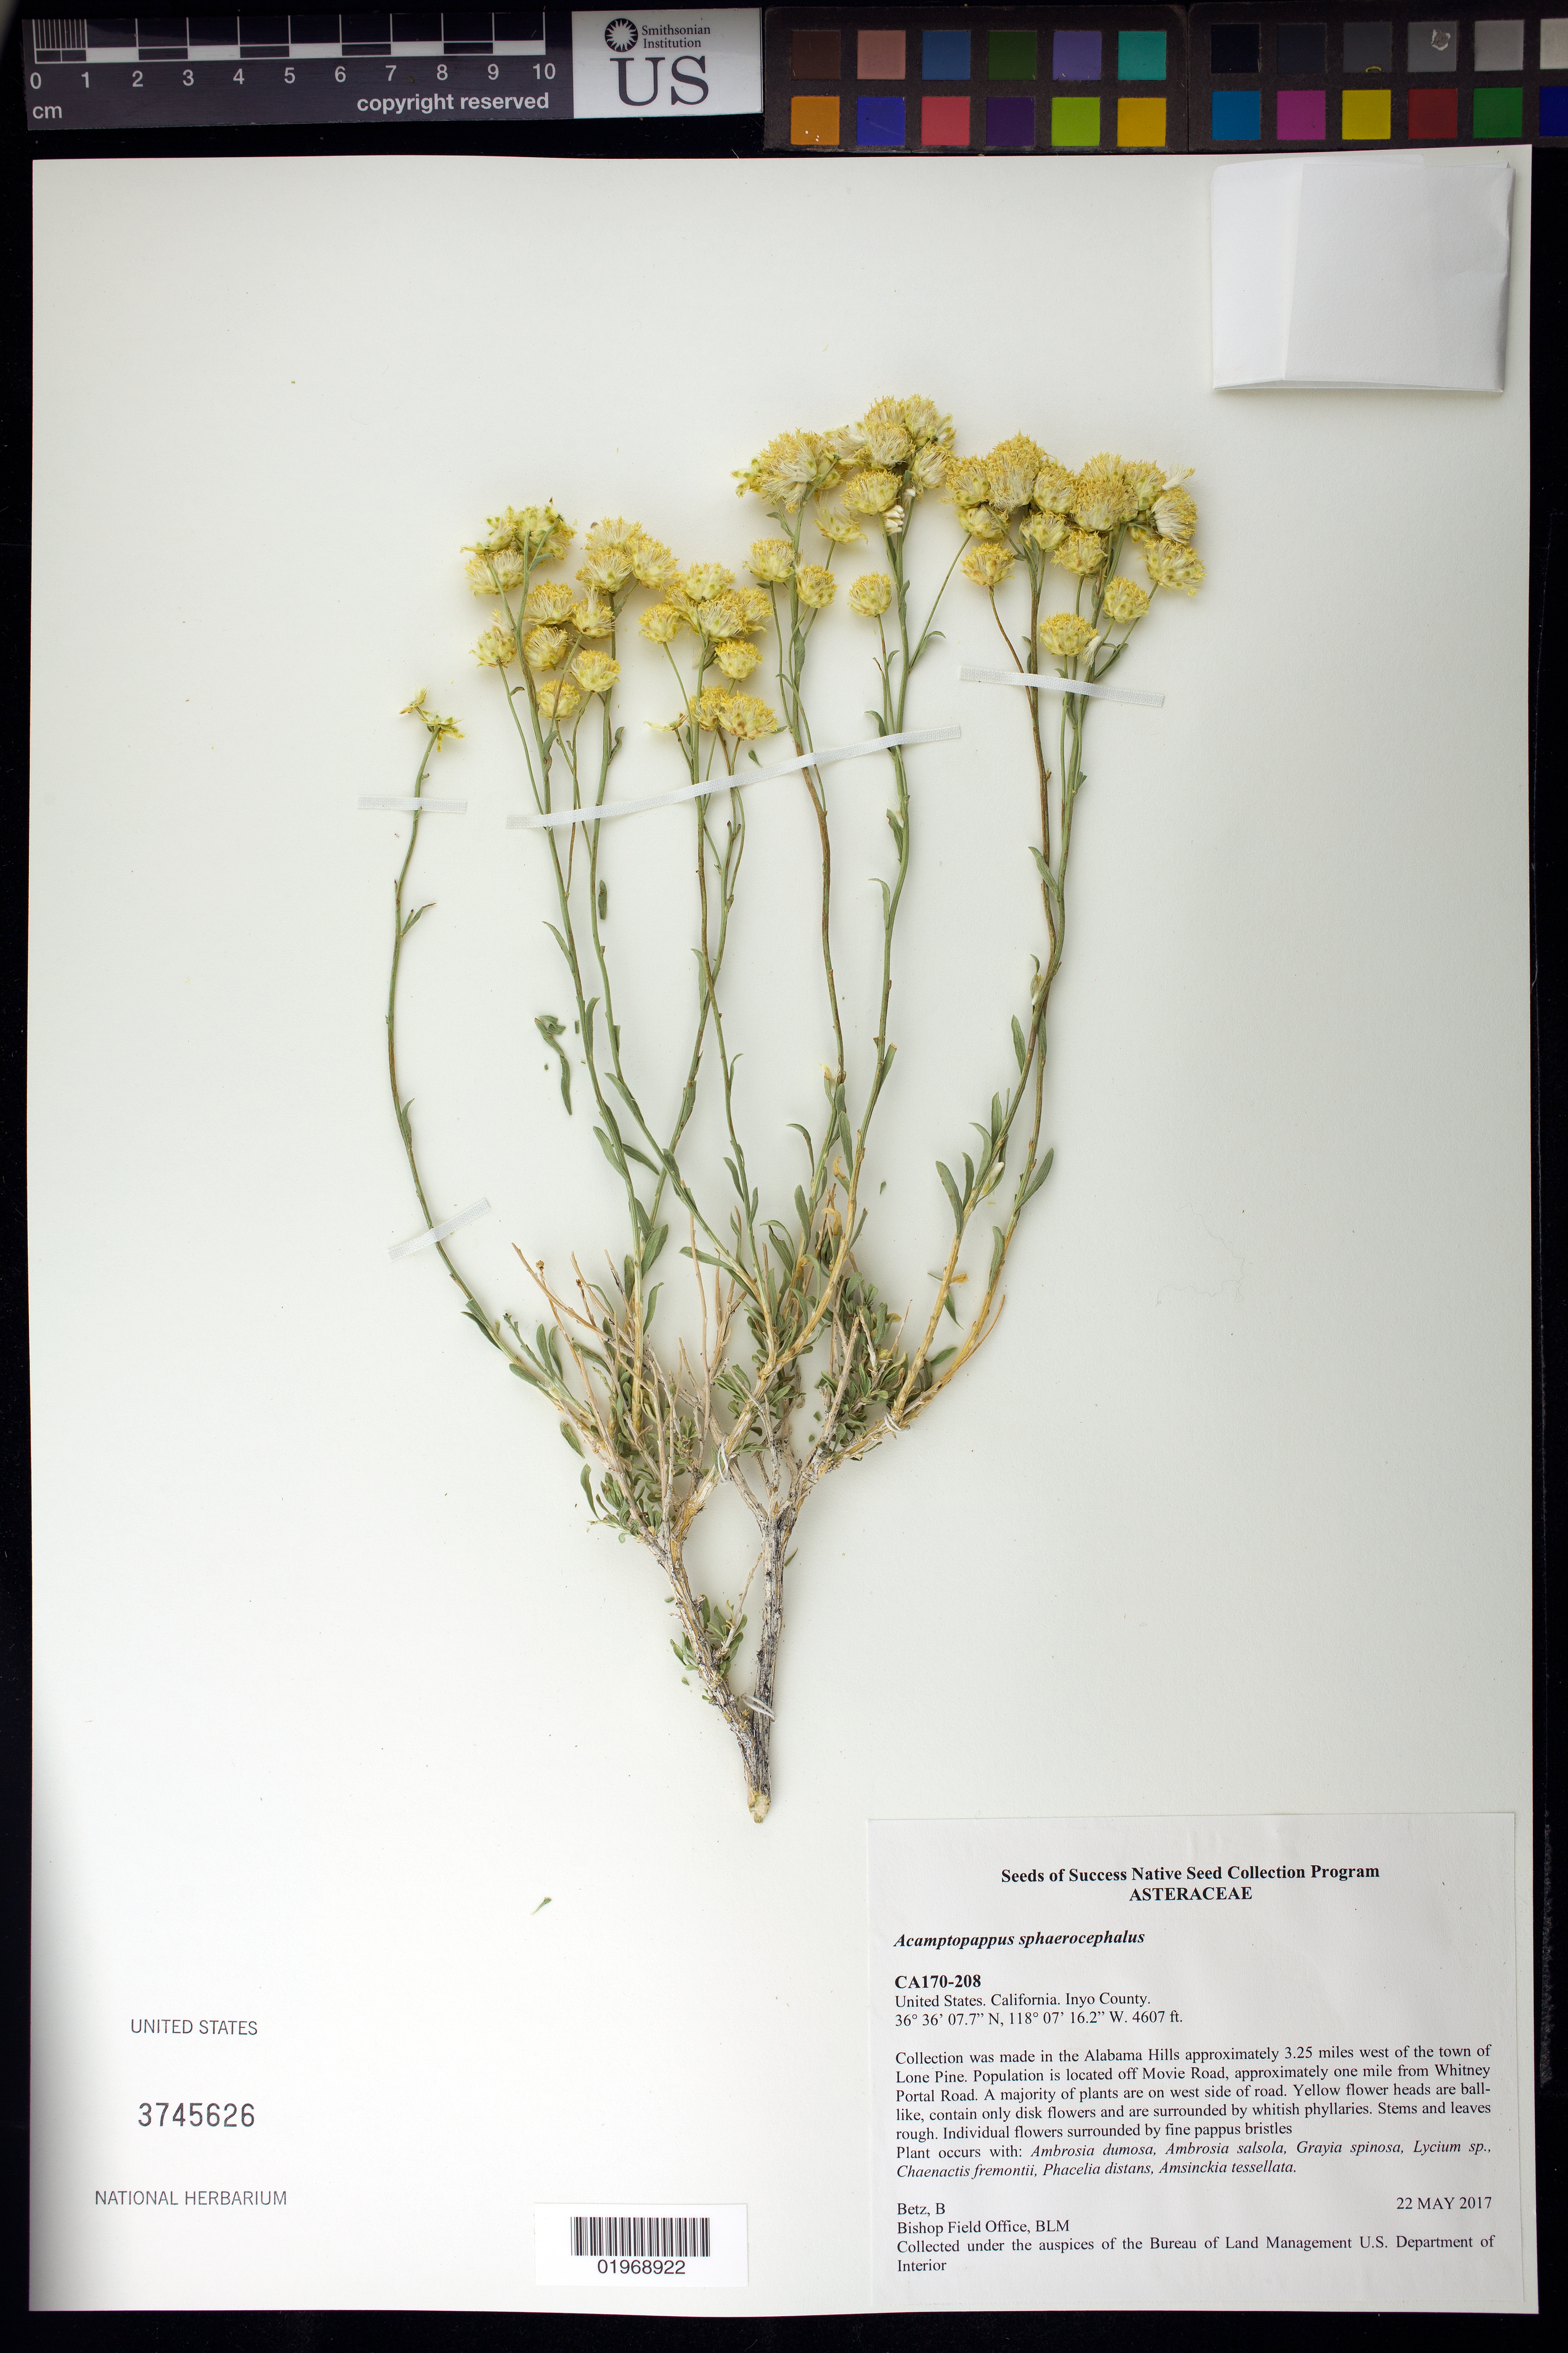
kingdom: Plantae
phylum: Tracheophyta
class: Magnoliopsida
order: Asterales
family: Asteraceae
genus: Acamptopappus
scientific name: Acamptopappus sphaerocephalus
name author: A. Gray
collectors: B. Betz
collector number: CA170-208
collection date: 2017-05-22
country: United States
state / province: California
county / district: Inyo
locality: Alabama Hills, approx. 3.25 miles W of Lone Pine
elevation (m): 1404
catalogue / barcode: US 3745626